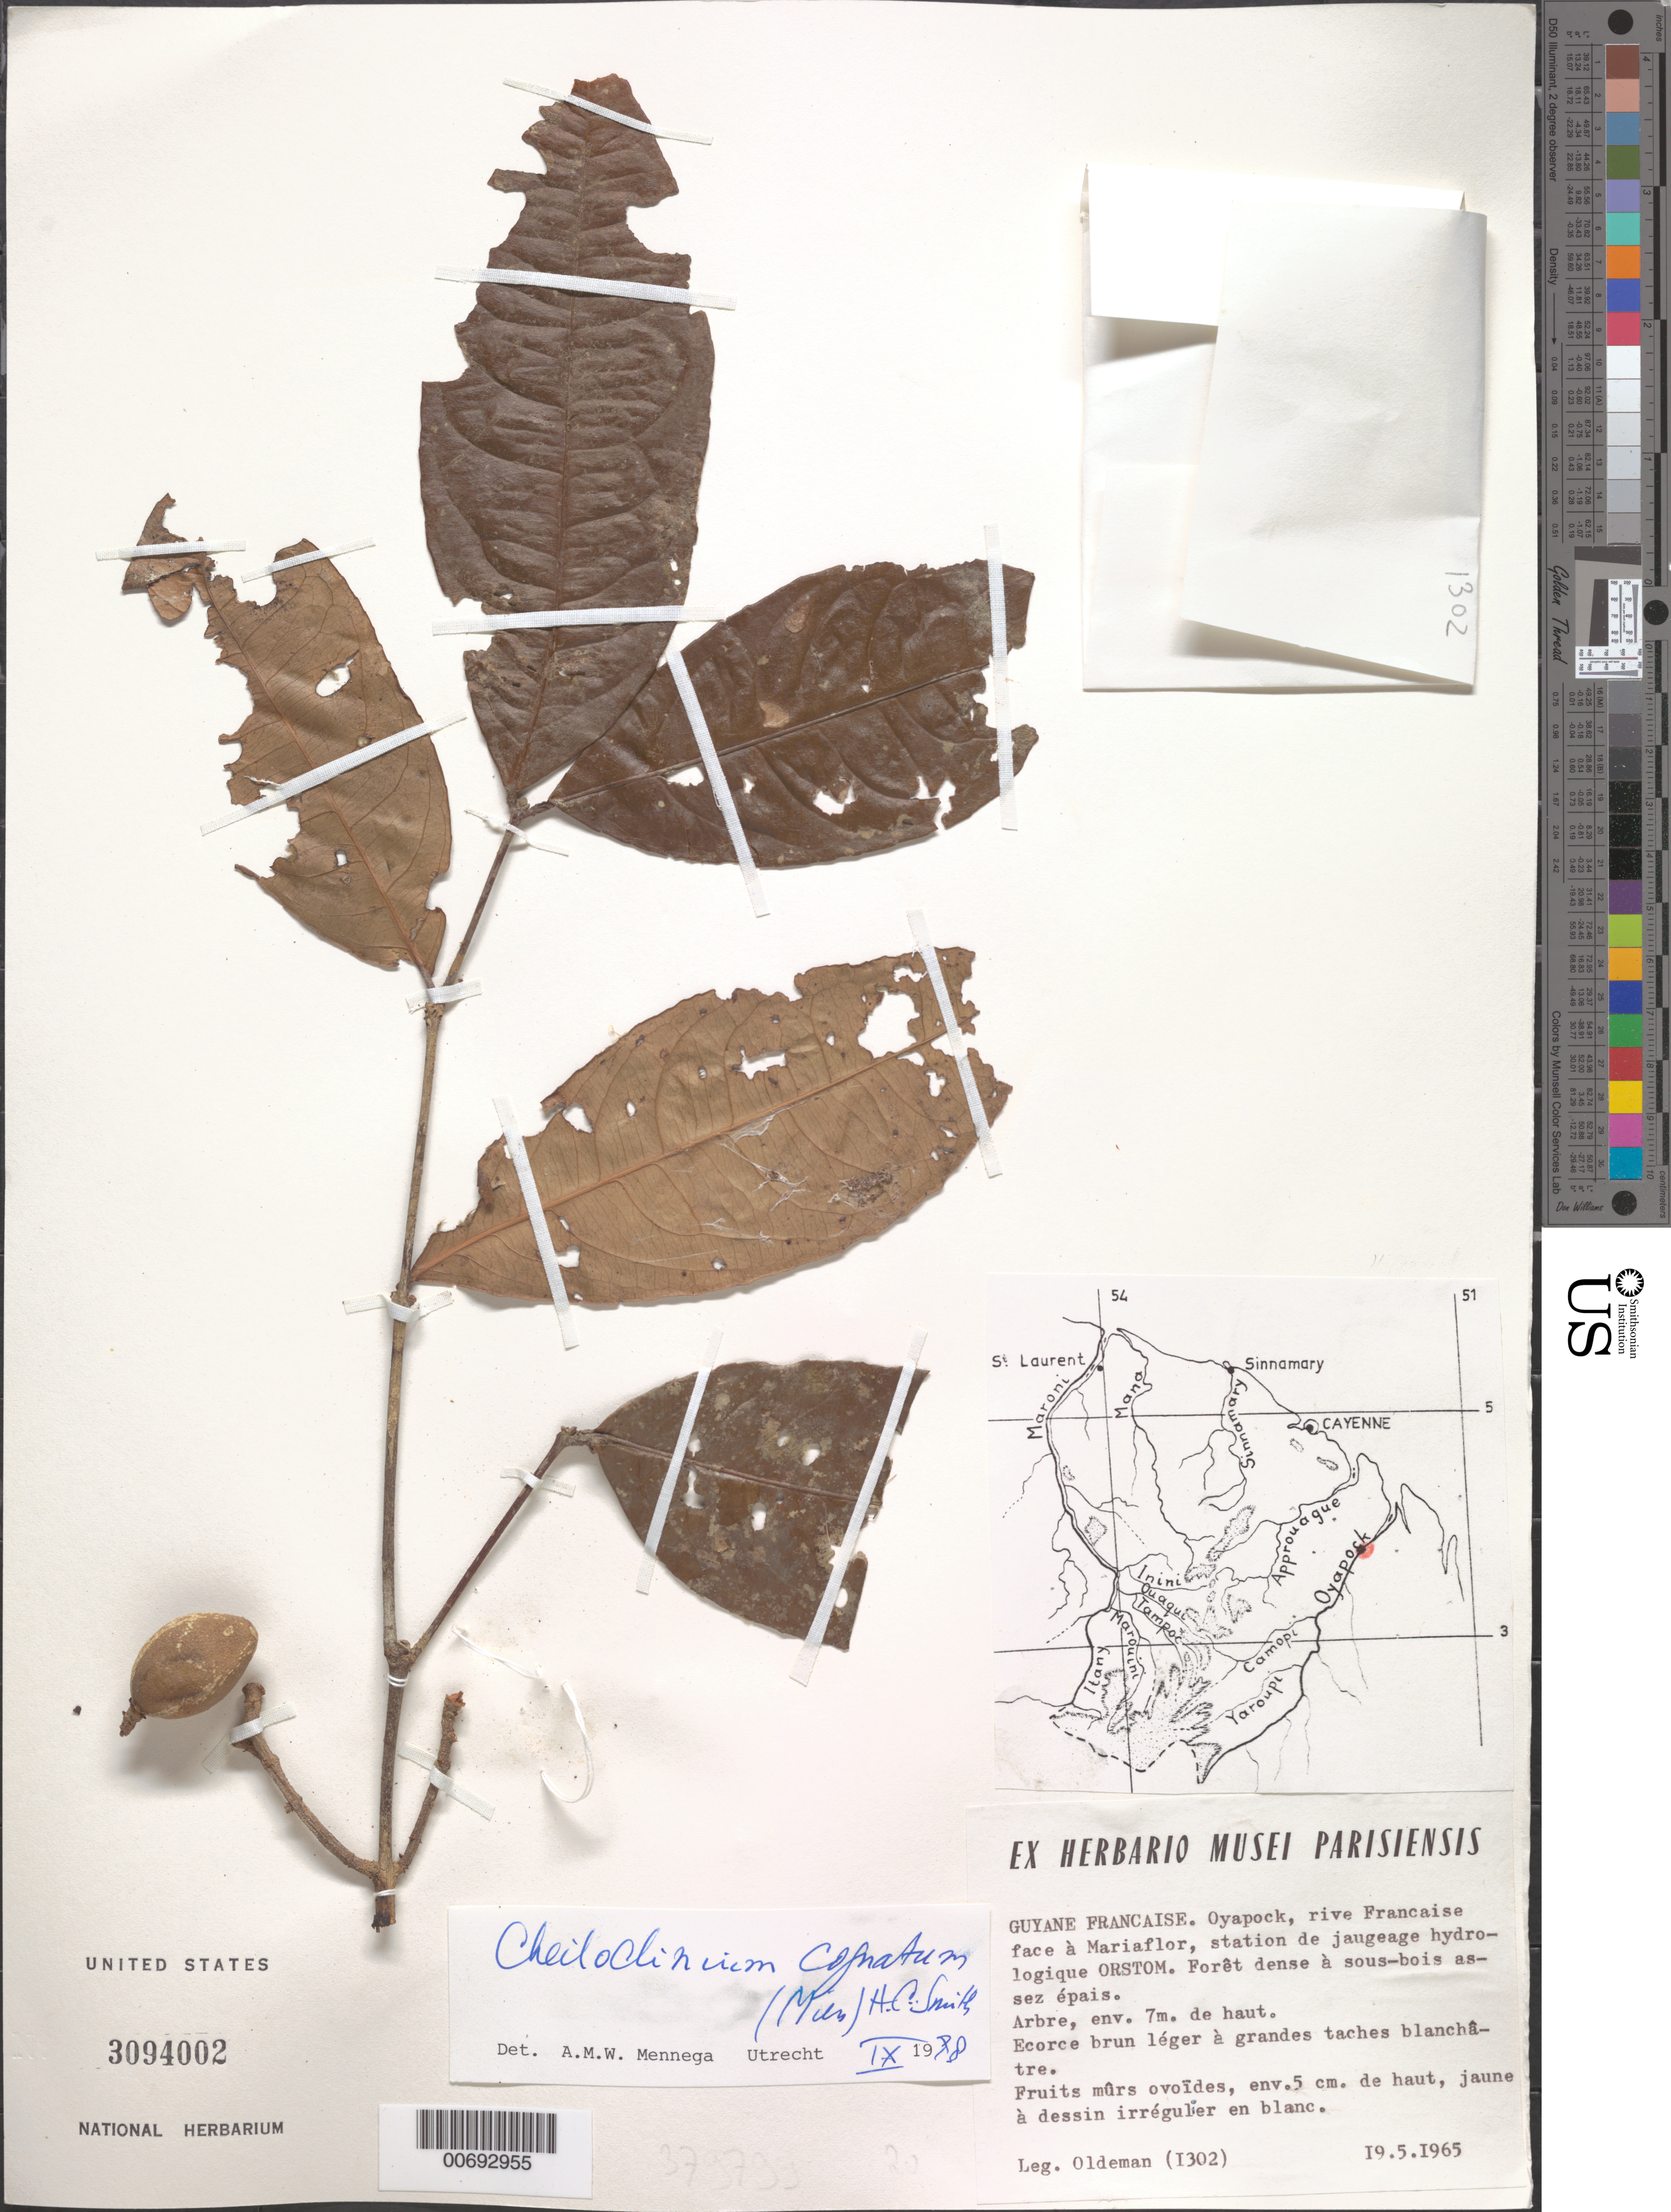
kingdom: Plantae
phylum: Tracheophyta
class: Magnoliopsida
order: Celastrales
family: Celastraceae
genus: Cheiloclinium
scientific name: Cheiloclinium cognatum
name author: (Miers) A.C. Sm.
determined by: Mennega, A. M. W.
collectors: R. Oldeman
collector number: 1302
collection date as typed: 19-May-65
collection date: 1965-05-19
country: French Guiana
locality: Oyapock, rive Francaise face à Mariaflor, station de gaugeage hydrologique ORSTOM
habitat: Dense forest with rather thick underwood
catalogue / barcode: US 3094002